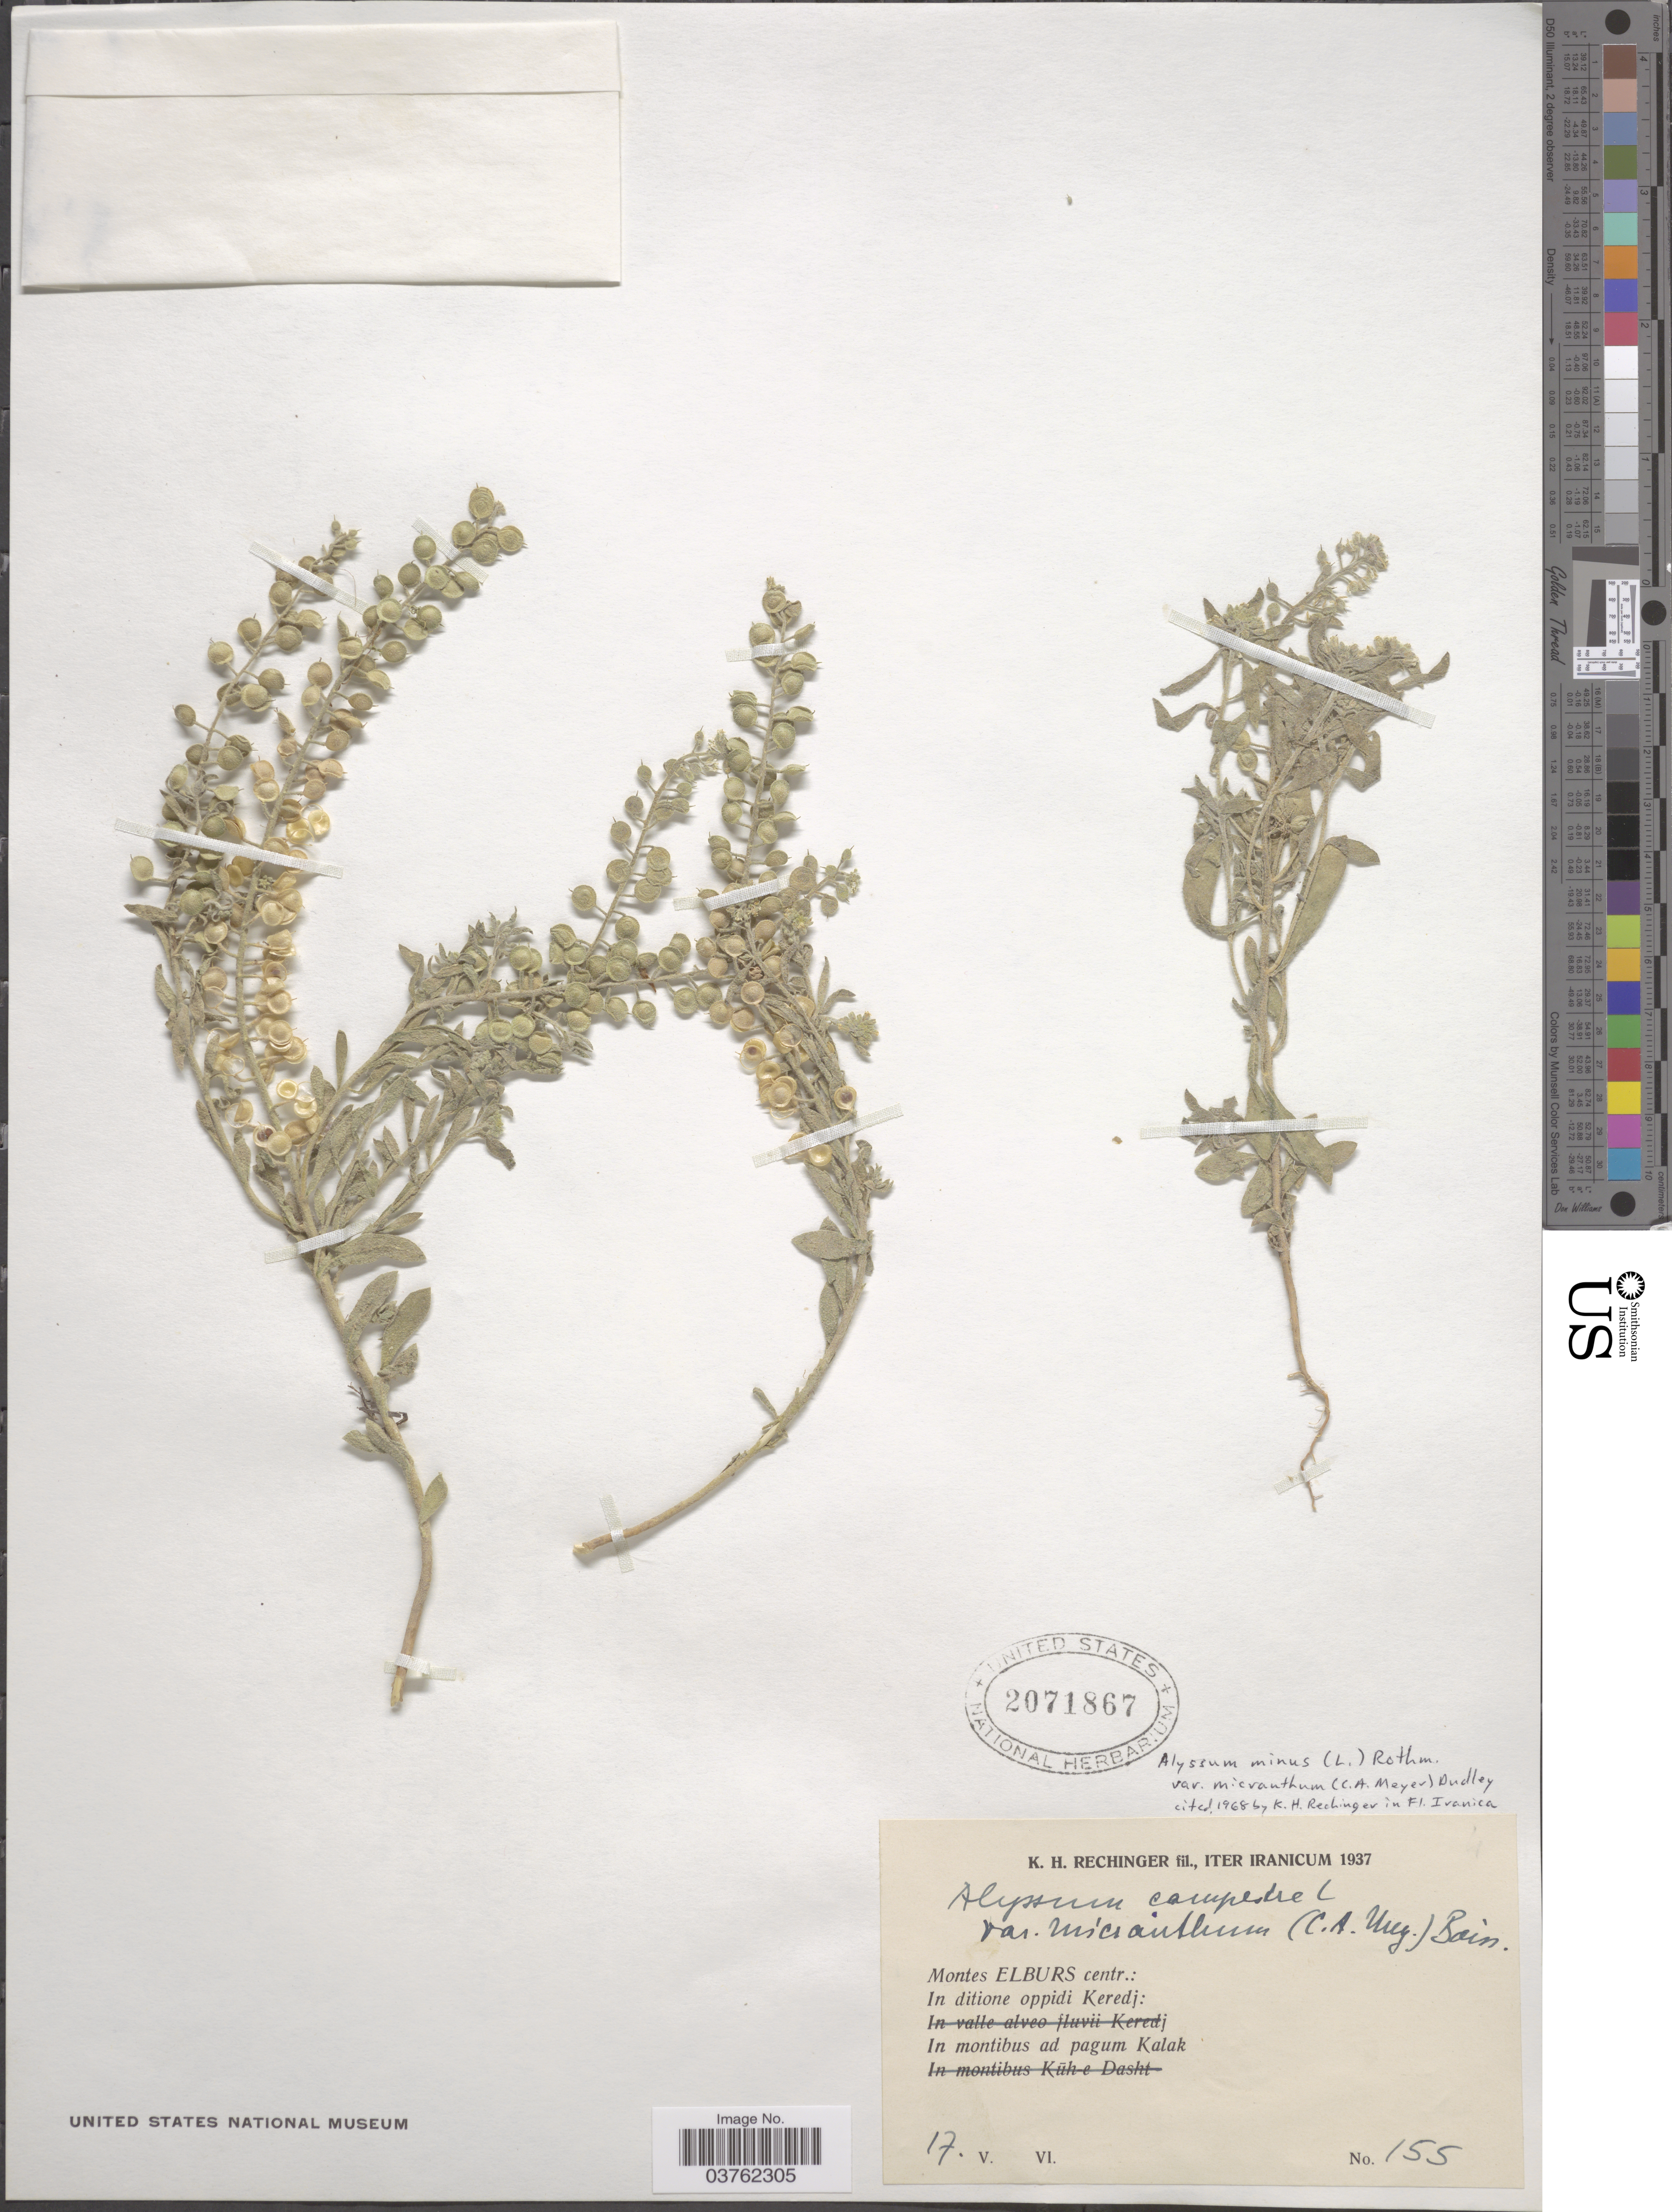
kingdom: Plantae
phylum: Tracheophyta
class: Magnoliopsida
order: Brassicales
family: Brassicaceae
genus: Alyssum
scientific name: Alyssum minus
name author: (L.) Rothm.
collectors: K. H. Rechinger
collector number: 155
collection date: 1937-05-17/1937-06-17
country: Iran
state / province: Alborz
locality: Iter Iranicum. Montes Elburs centr.: In ditione oppidi Keredj: In montibus ad pagum Kalak.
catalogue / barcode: US 2071867